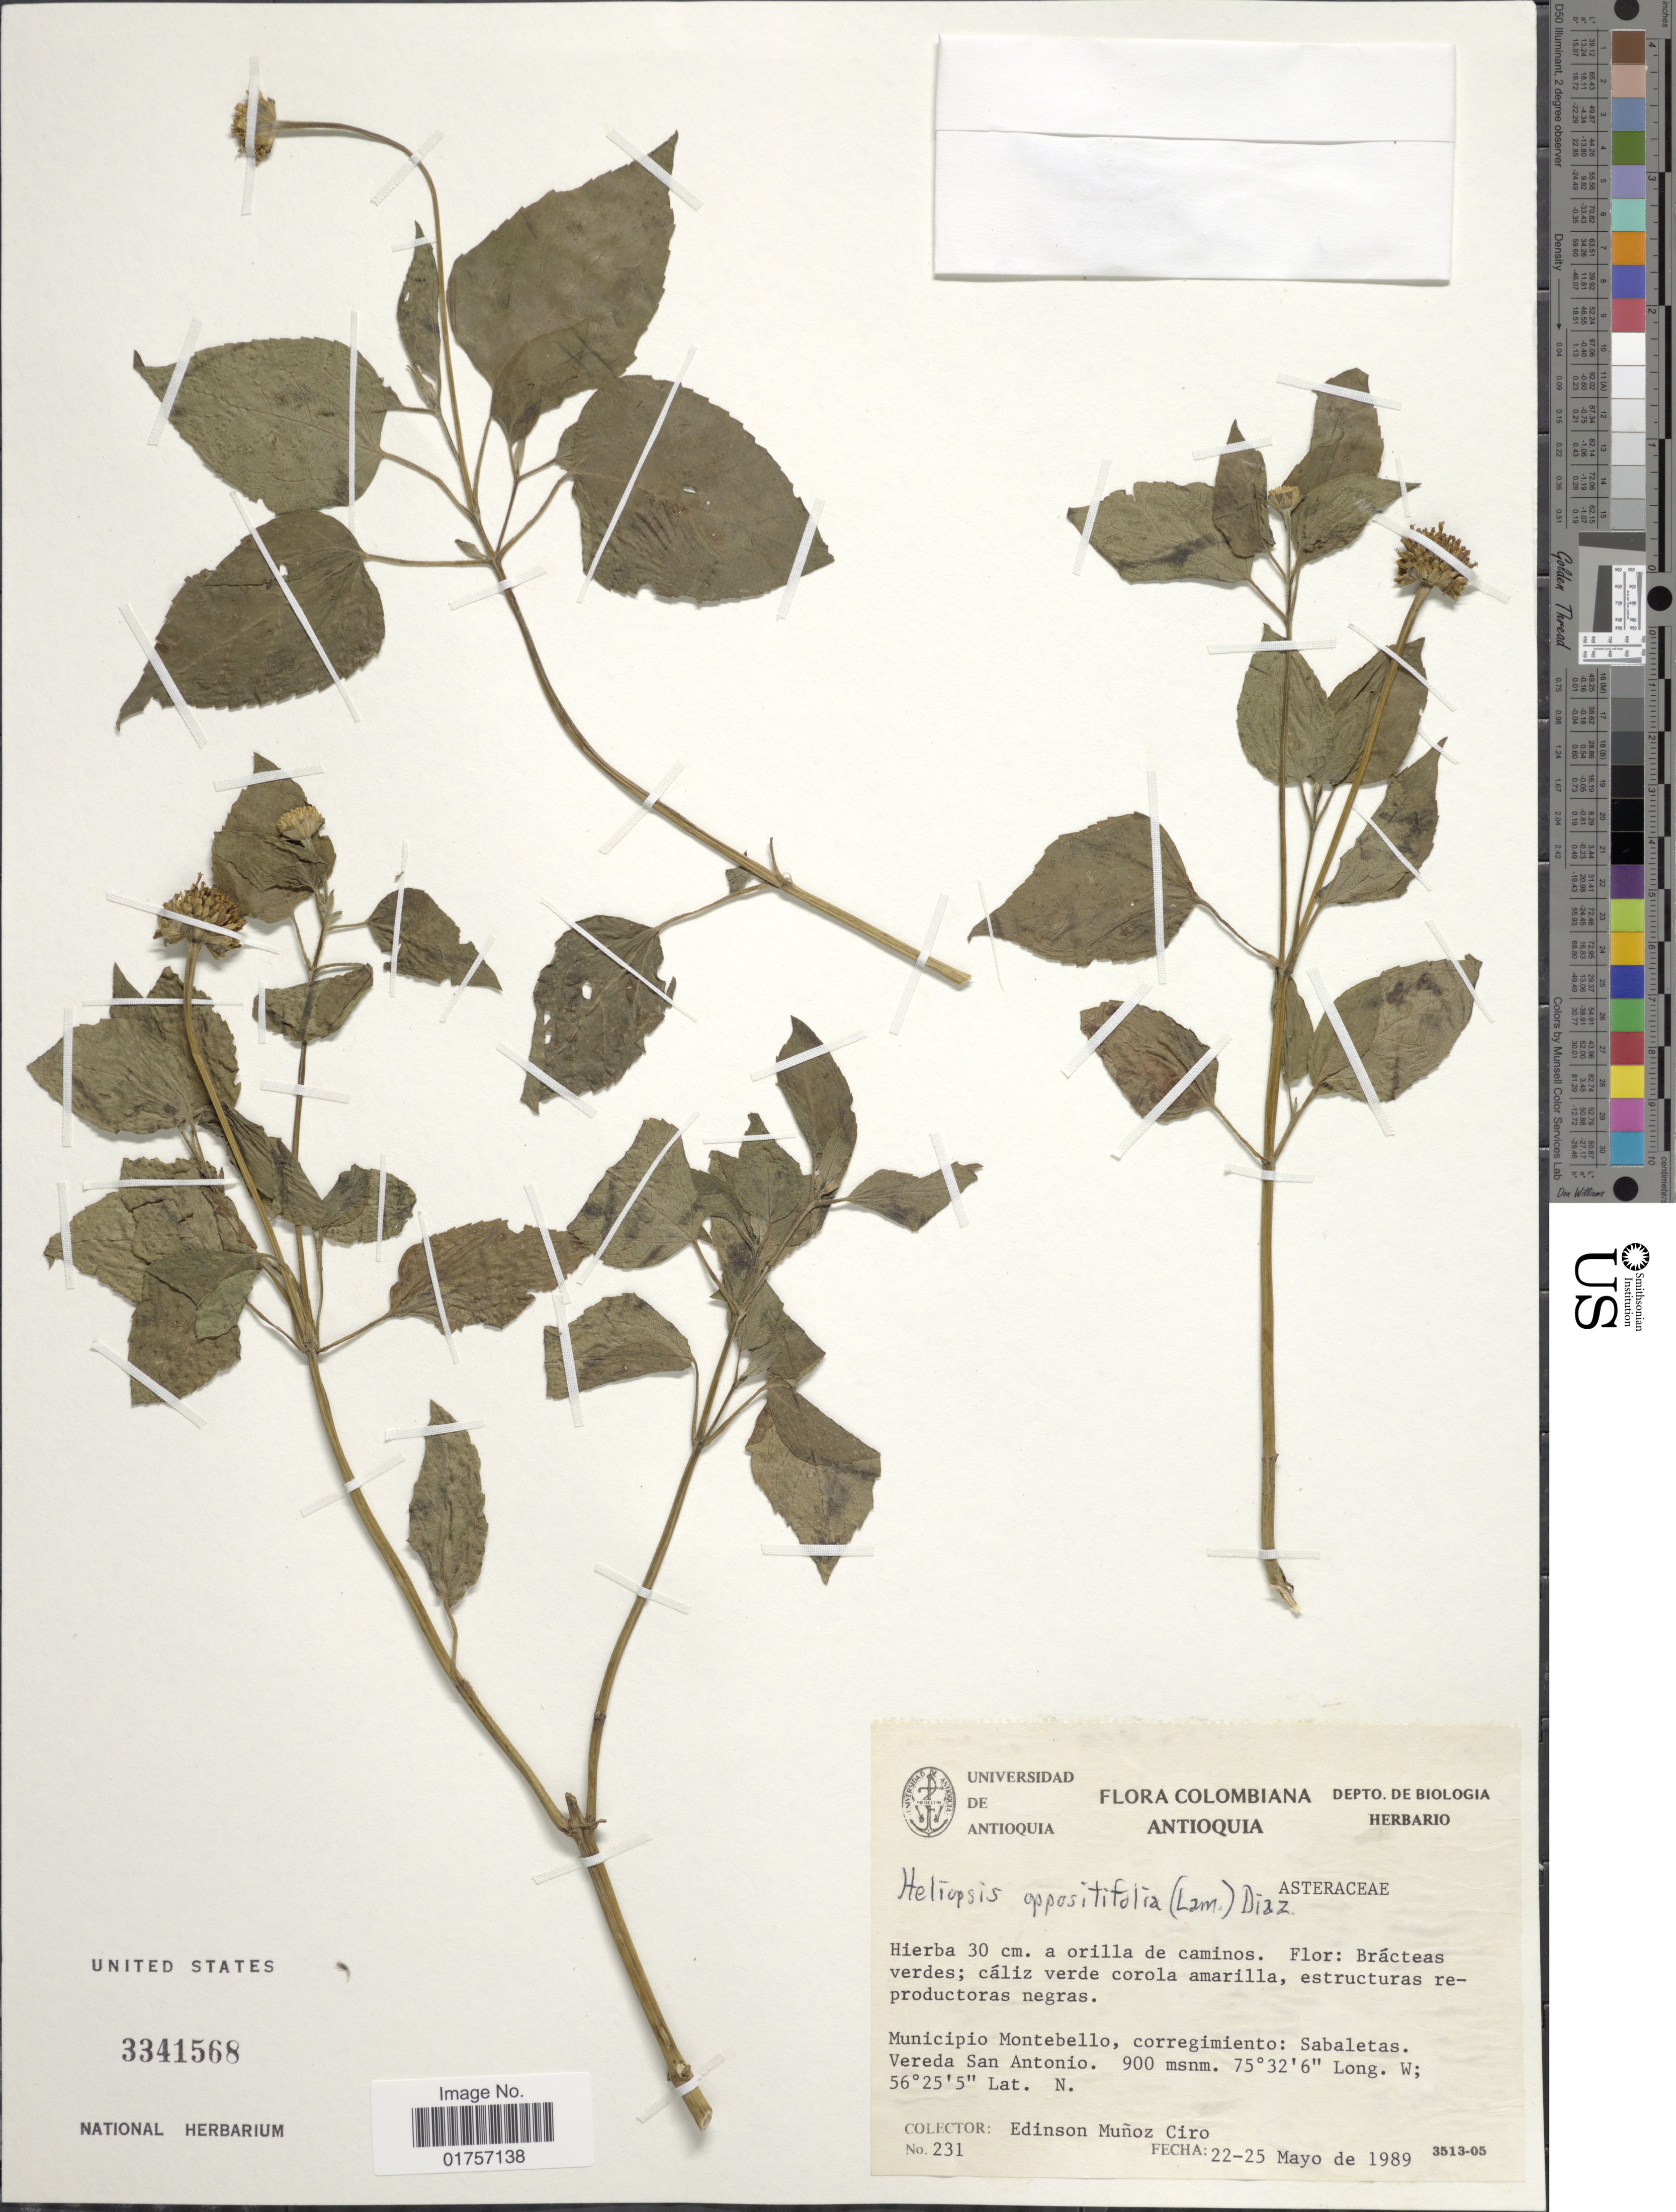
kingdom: Plantae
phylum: Tracheophyta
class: Magnoliopsida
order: Asterales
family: Asteraceae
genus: Heliopsis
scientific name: Heliopsis buphthalmoides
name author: (Jacq.) Dunal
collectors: E. Munoz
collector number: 231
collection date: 1989-05-22/1989-05-25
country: Colombia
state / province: Antioquia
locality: Municipio Montebello, corregimiento: Sabalates. Vereda San Antonio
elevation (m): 900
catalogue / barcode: US 3341568